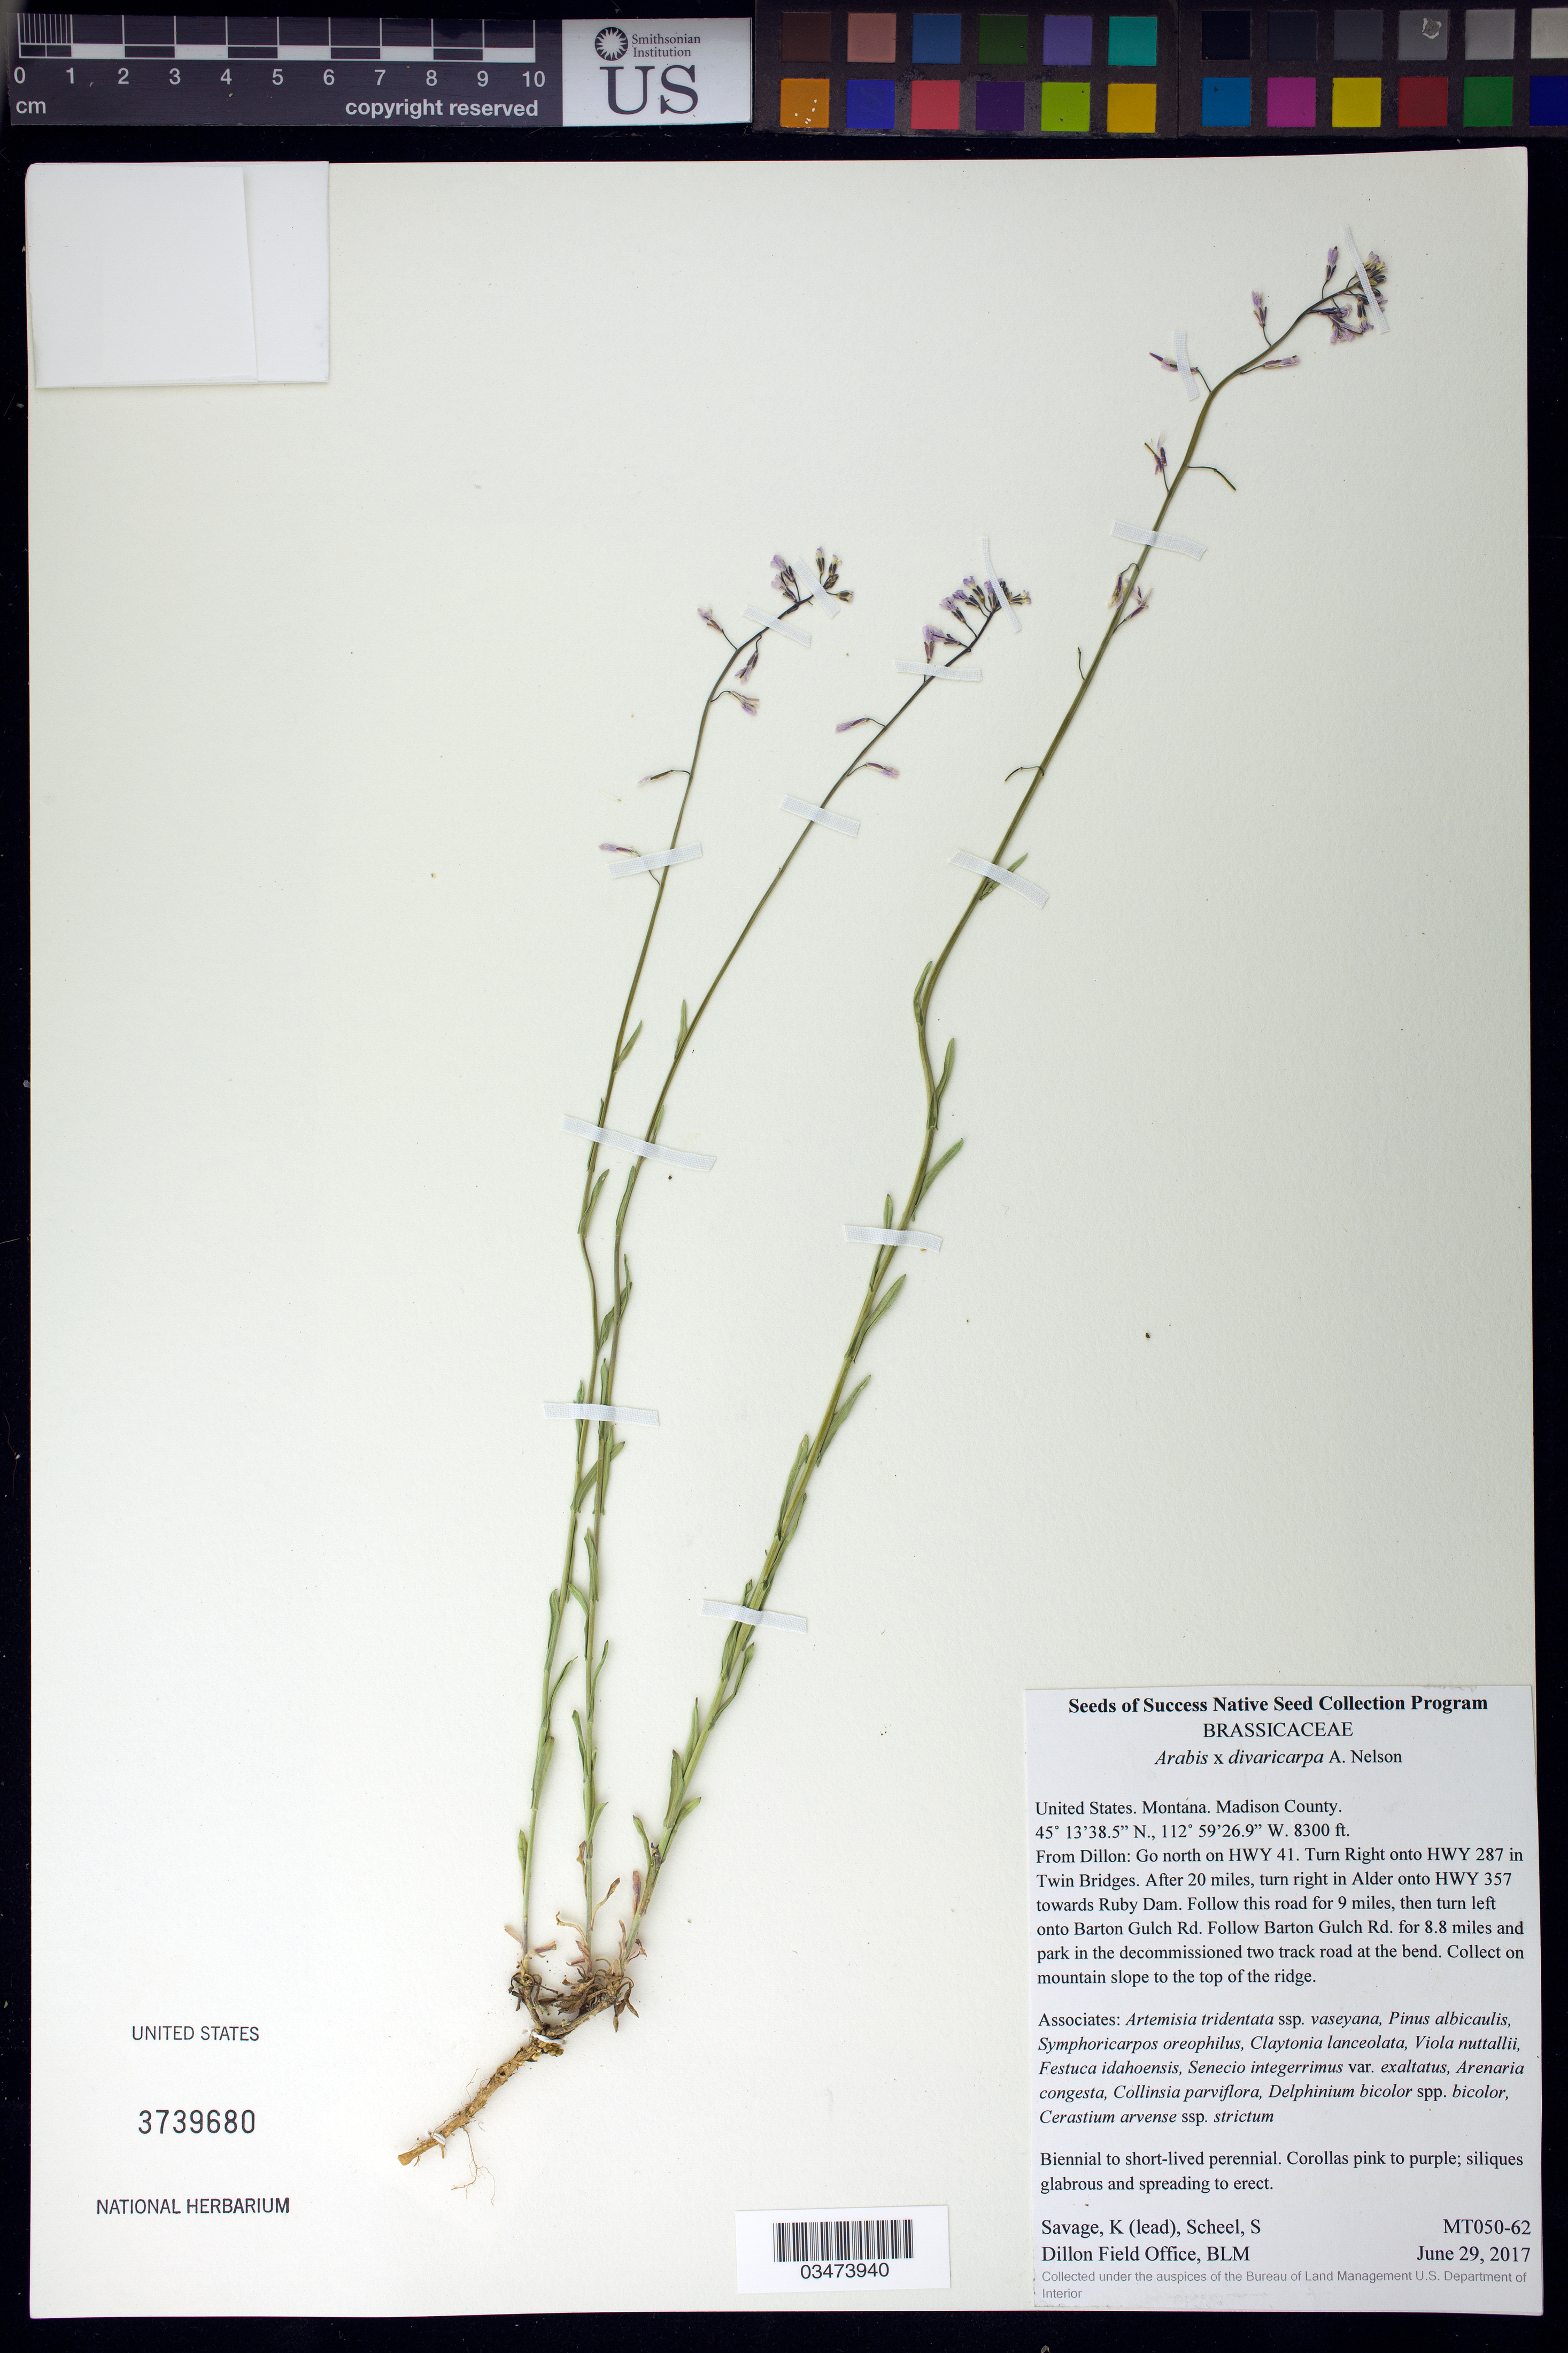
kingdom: Plantae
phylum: Tracheophyta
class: Magnoliopsida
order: Brassicales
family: Brassicaceae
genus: Arabis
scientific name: Arabis x divaricarpa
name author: A. Nelson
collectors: K. Savage & S. Scheel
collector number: MT050-62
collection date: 2017-06-29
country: United States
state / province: Montana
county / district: Madison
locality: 8.8 mi. on Barton Gulch Rd.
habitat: Mountain Big Sage-Idaho Fescue Steppe (Montane Sagebrush Steppe)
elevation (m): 2530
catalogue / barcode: US 3739680